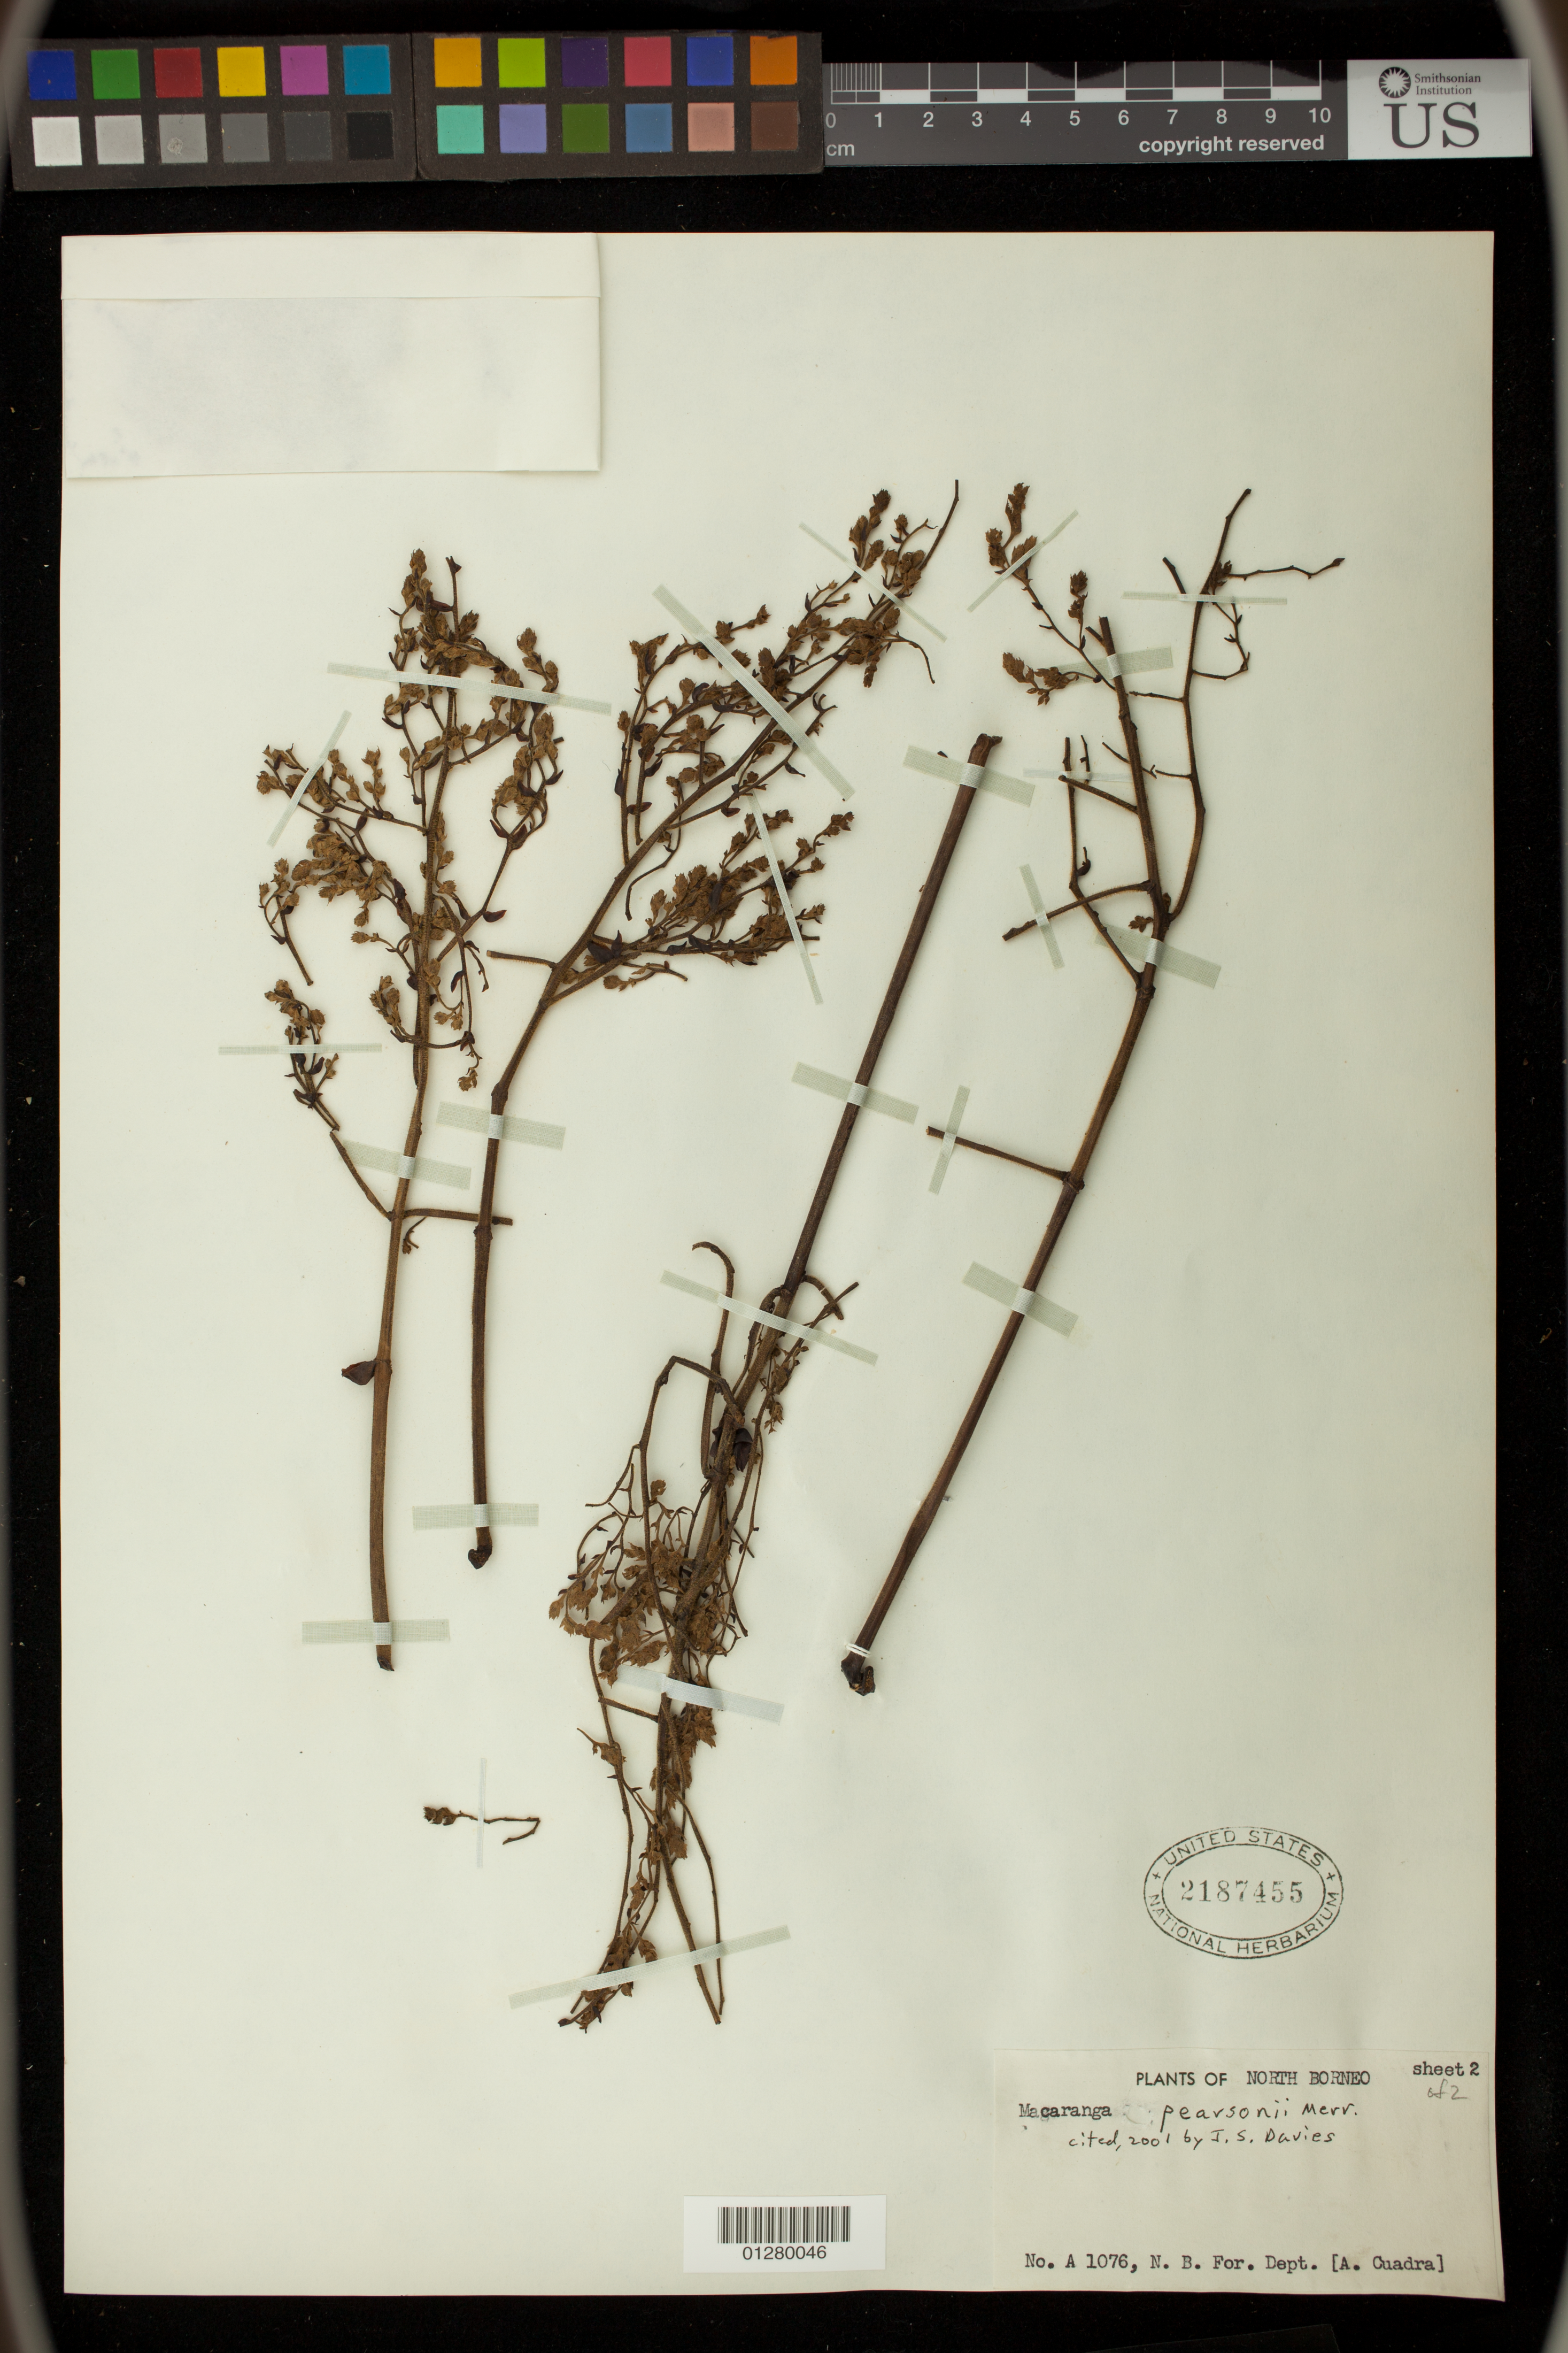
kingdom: Plantae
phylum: Tracheophyta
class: Magnoliopsida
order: Malpighiales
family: Euphorbiaceae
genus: Macaranga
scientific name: Macaranga pearsonii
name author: Merr.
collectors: A. Cuadra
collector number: A1076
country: Malaysia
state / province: Sabah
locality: North Borneo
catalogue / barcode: US 2187455